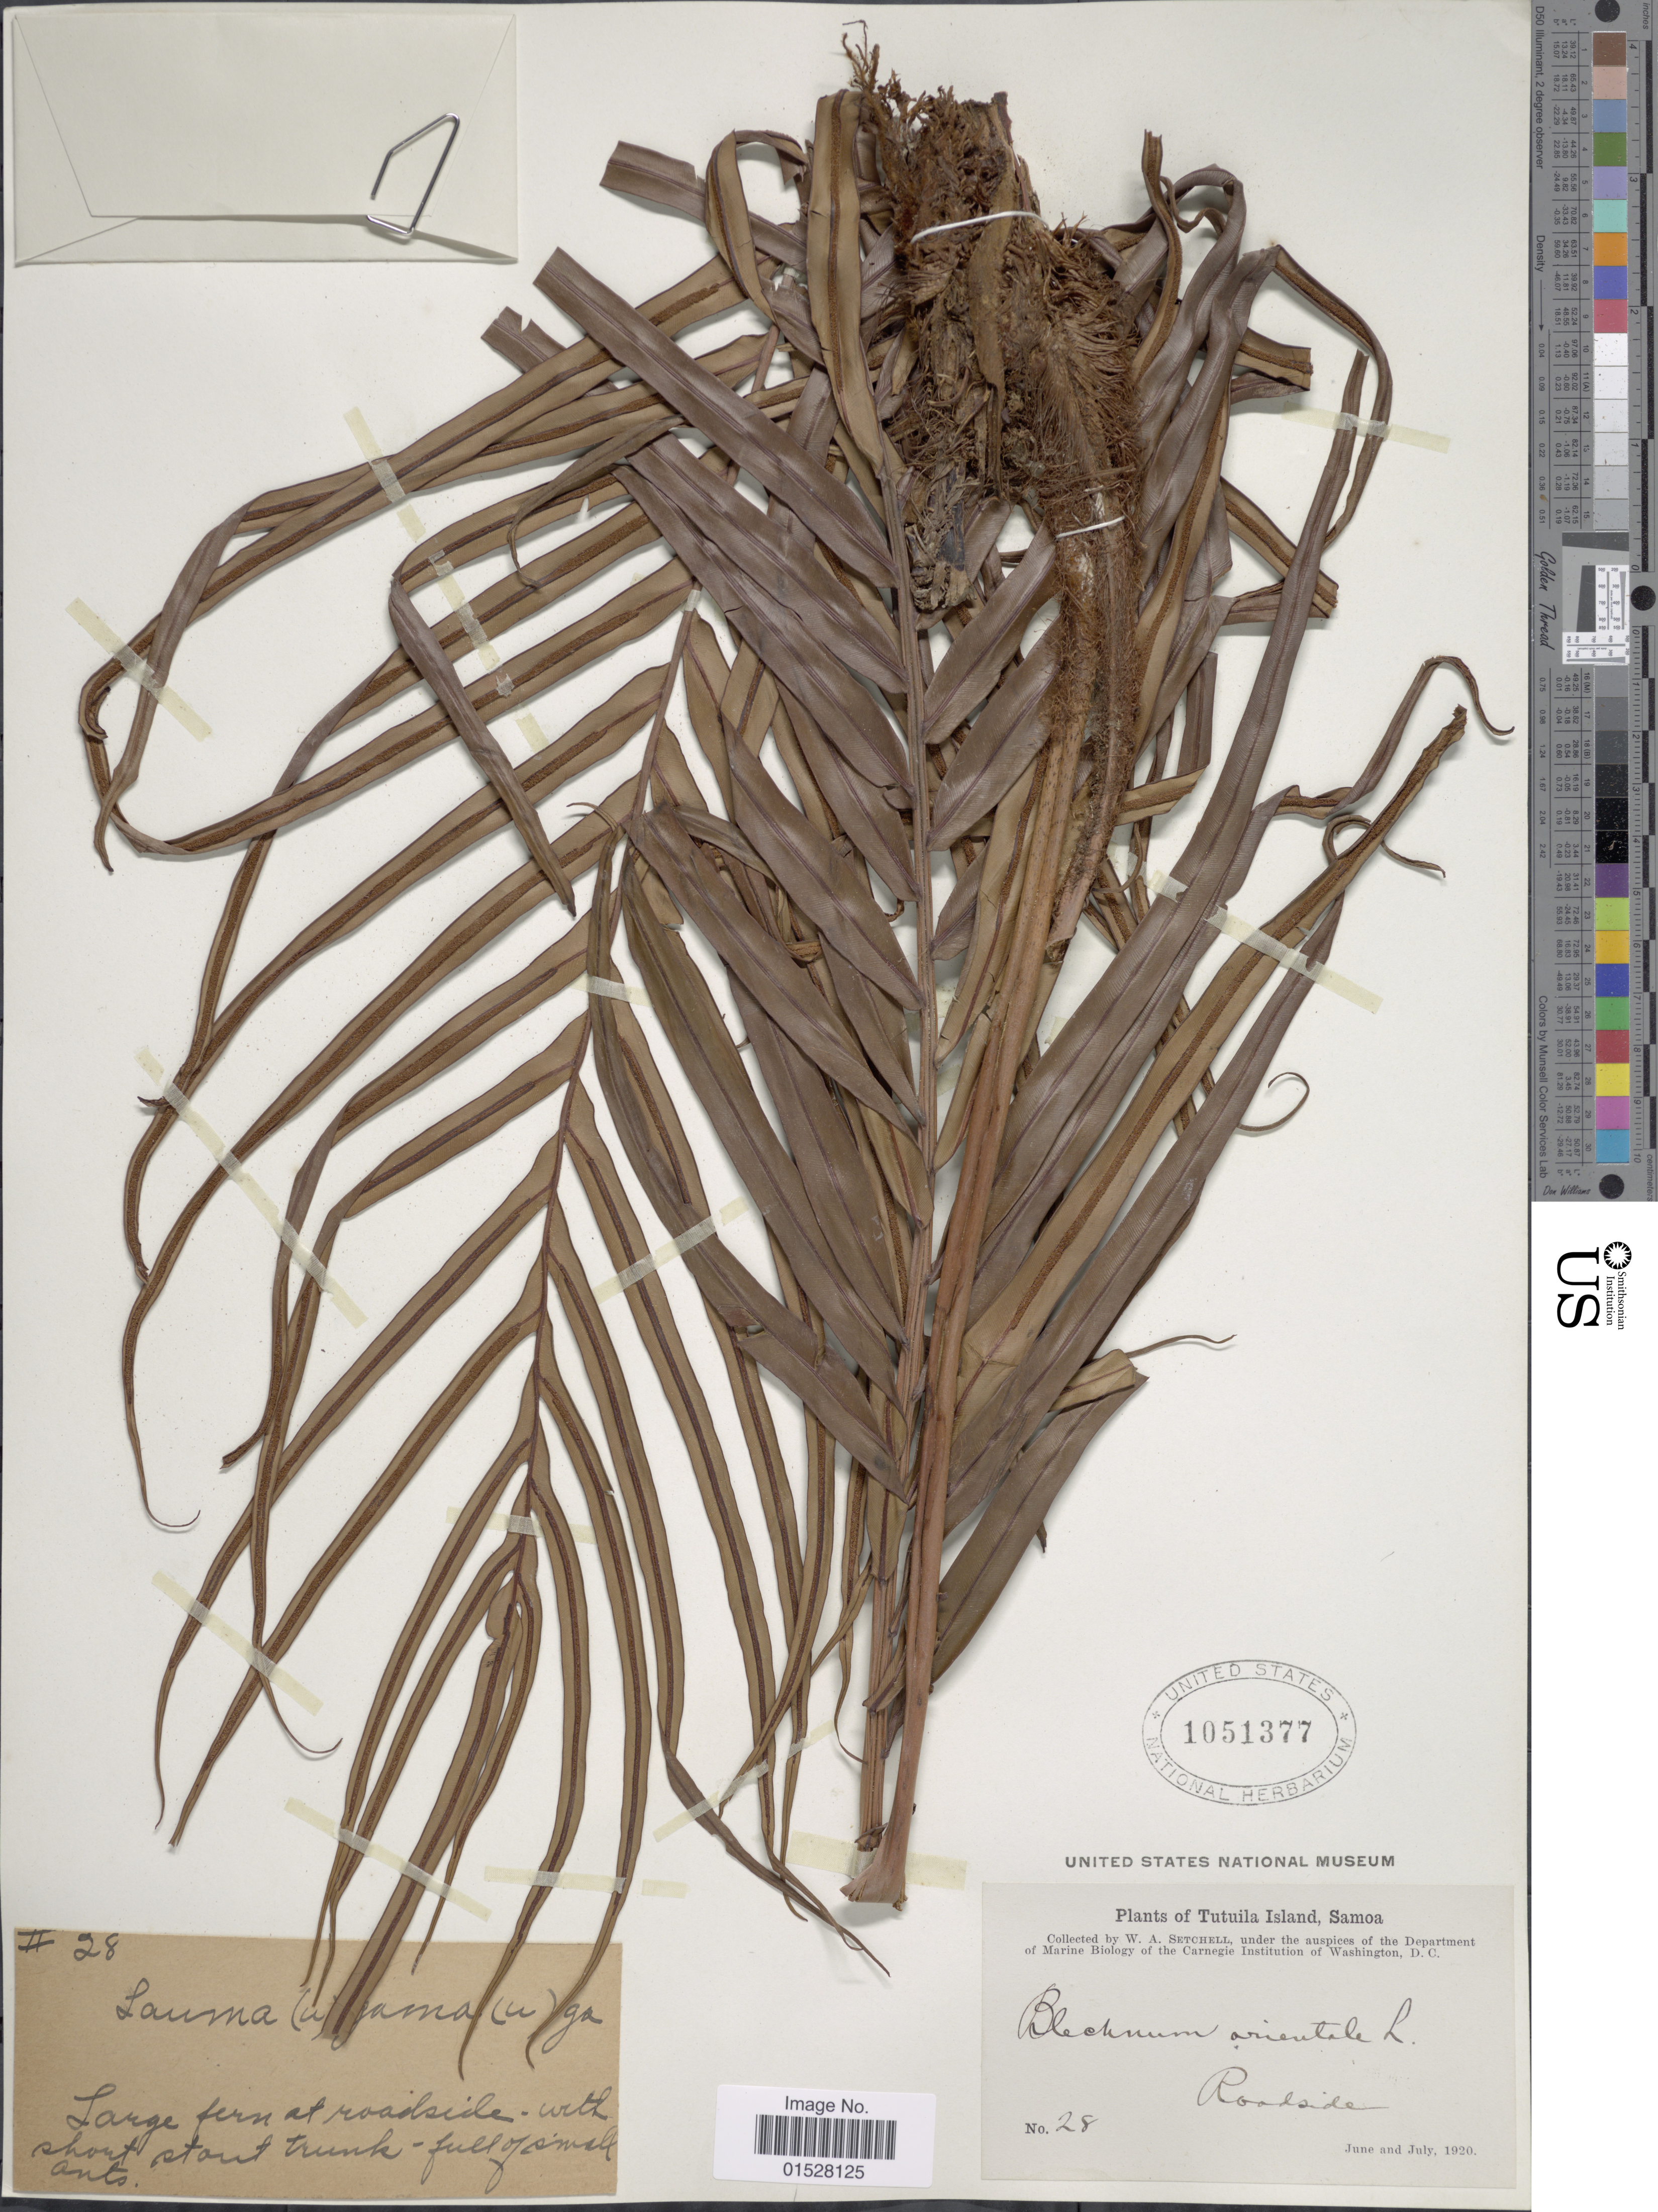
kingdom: Plantae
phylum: Tracheophyta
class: Polypodiopsida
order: Polypodiales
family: Blechnaceae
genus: Blechnum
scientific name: Blechnum orientale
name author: L.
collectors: W. Setchell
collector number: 28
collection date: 1920-06/1920-07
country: American Samoa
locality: Samoa, Tutuila Island, roadside.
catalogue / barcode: US 1051377